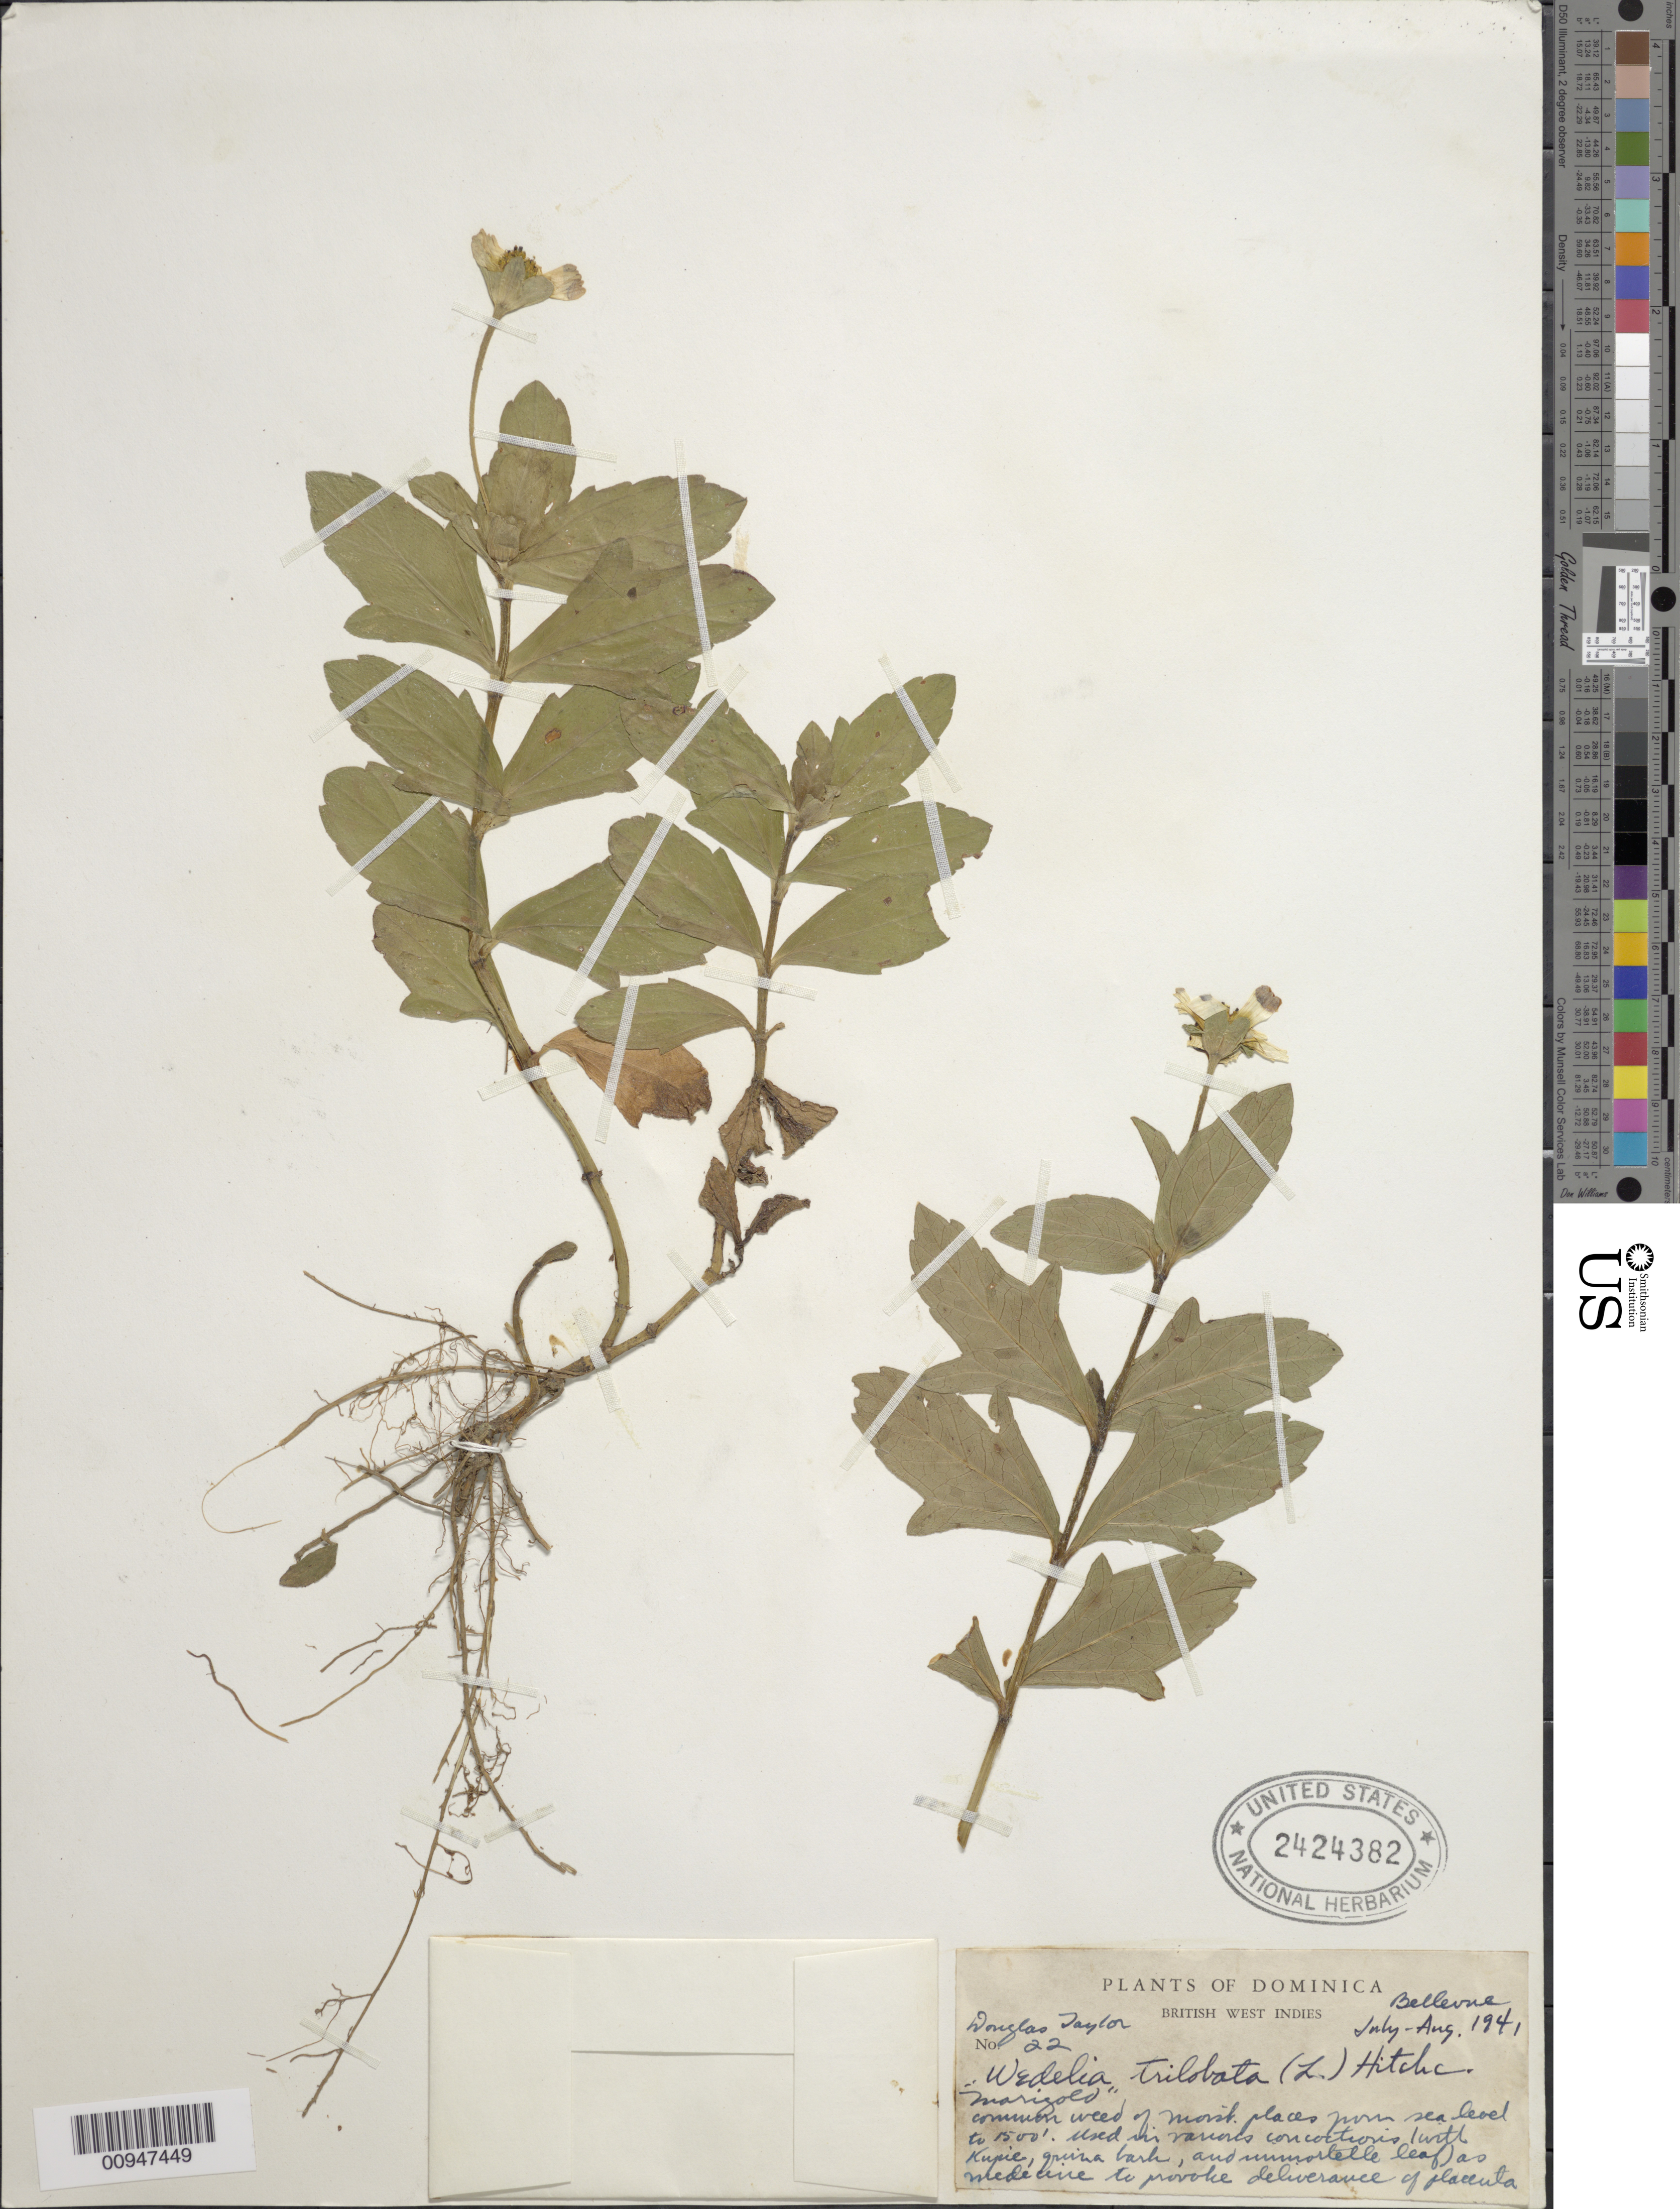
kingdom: Plantae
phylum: Tracheophyta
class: Magnoliopsida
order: Asterales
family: Asteraceae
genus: Sphagneticola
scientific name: Sphagneticola trilobata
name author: (L.) Pruski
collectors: D. Taylor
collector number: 22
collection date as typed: Jul 1941 to -- Aug 1941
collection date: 1941-07/1941-08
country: Dominica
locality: Bellevue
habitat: Moist places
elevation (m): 0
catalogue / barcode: US 2424382